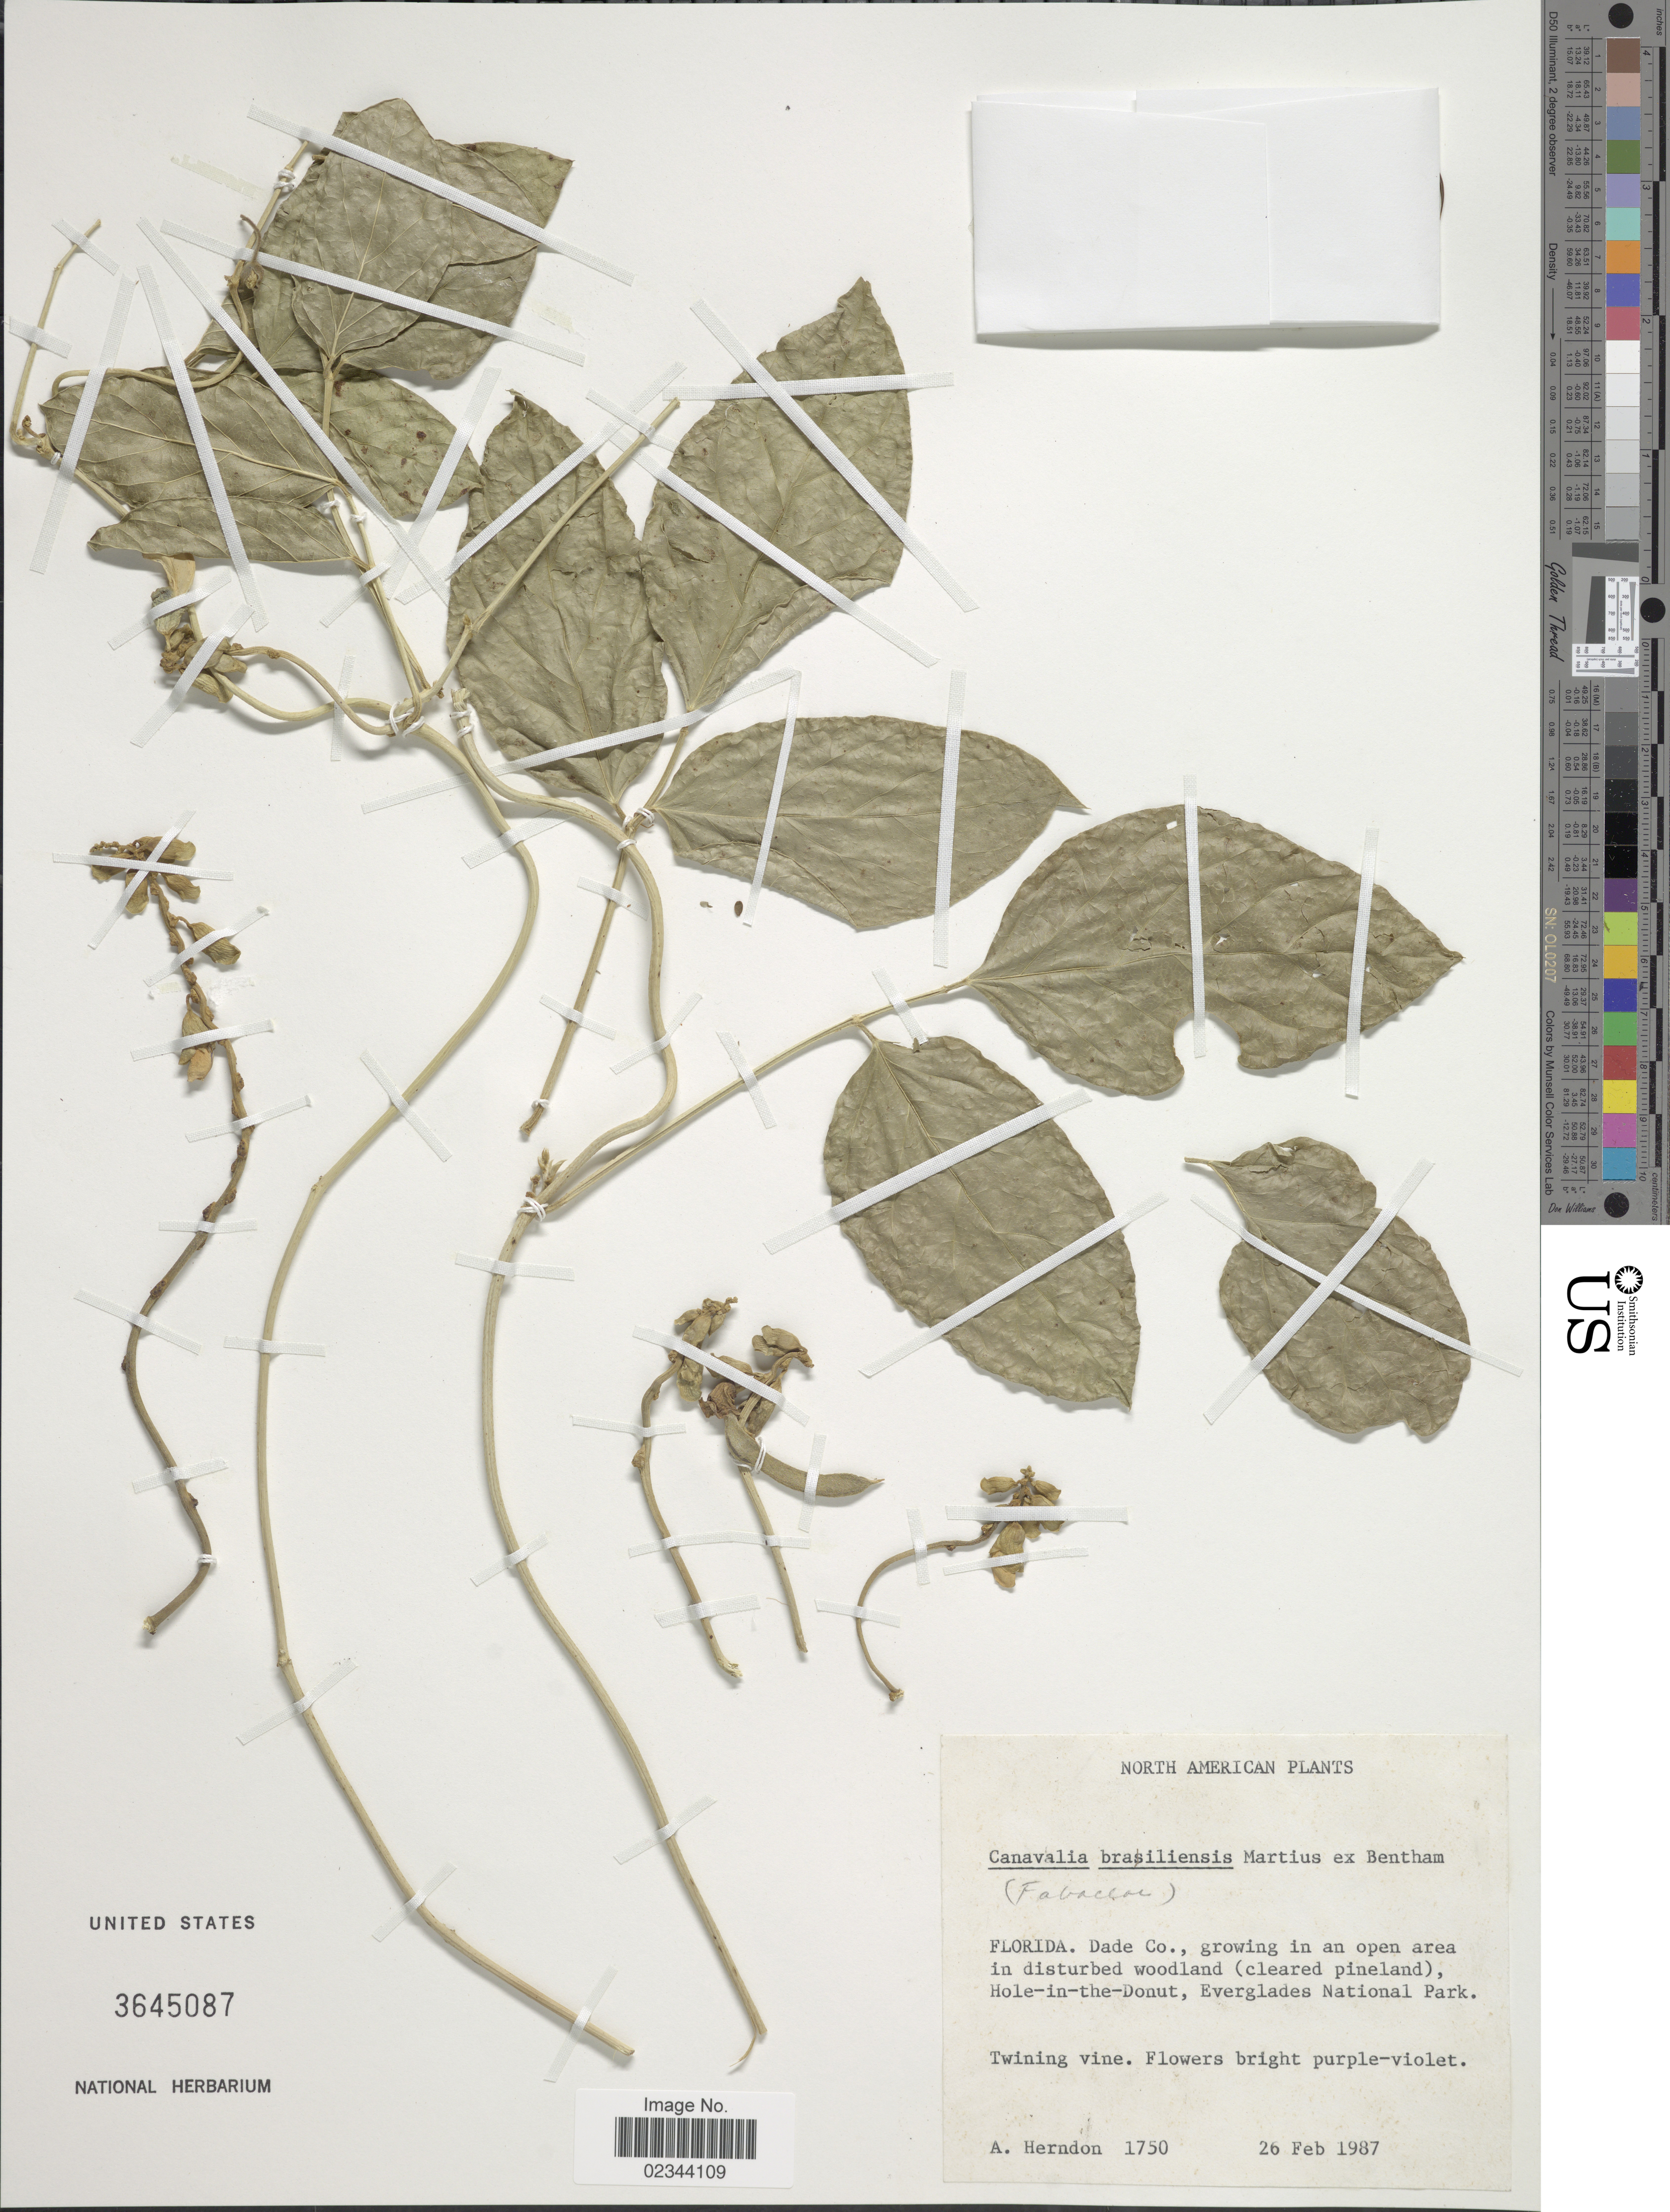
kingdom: Plantae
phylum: Tracheophyta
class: Magnoliopsida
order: Fabales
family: Fabaceae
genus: Canavalia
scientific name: Canavalia brasiliensis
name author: Mart. ex Benth.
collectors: A. Herndon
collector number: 1750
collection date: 1987-02-26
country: United States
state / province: Florida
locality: Dade Co., Hole-in-the-Donut, Everglades National Park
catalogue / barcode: US 3645087